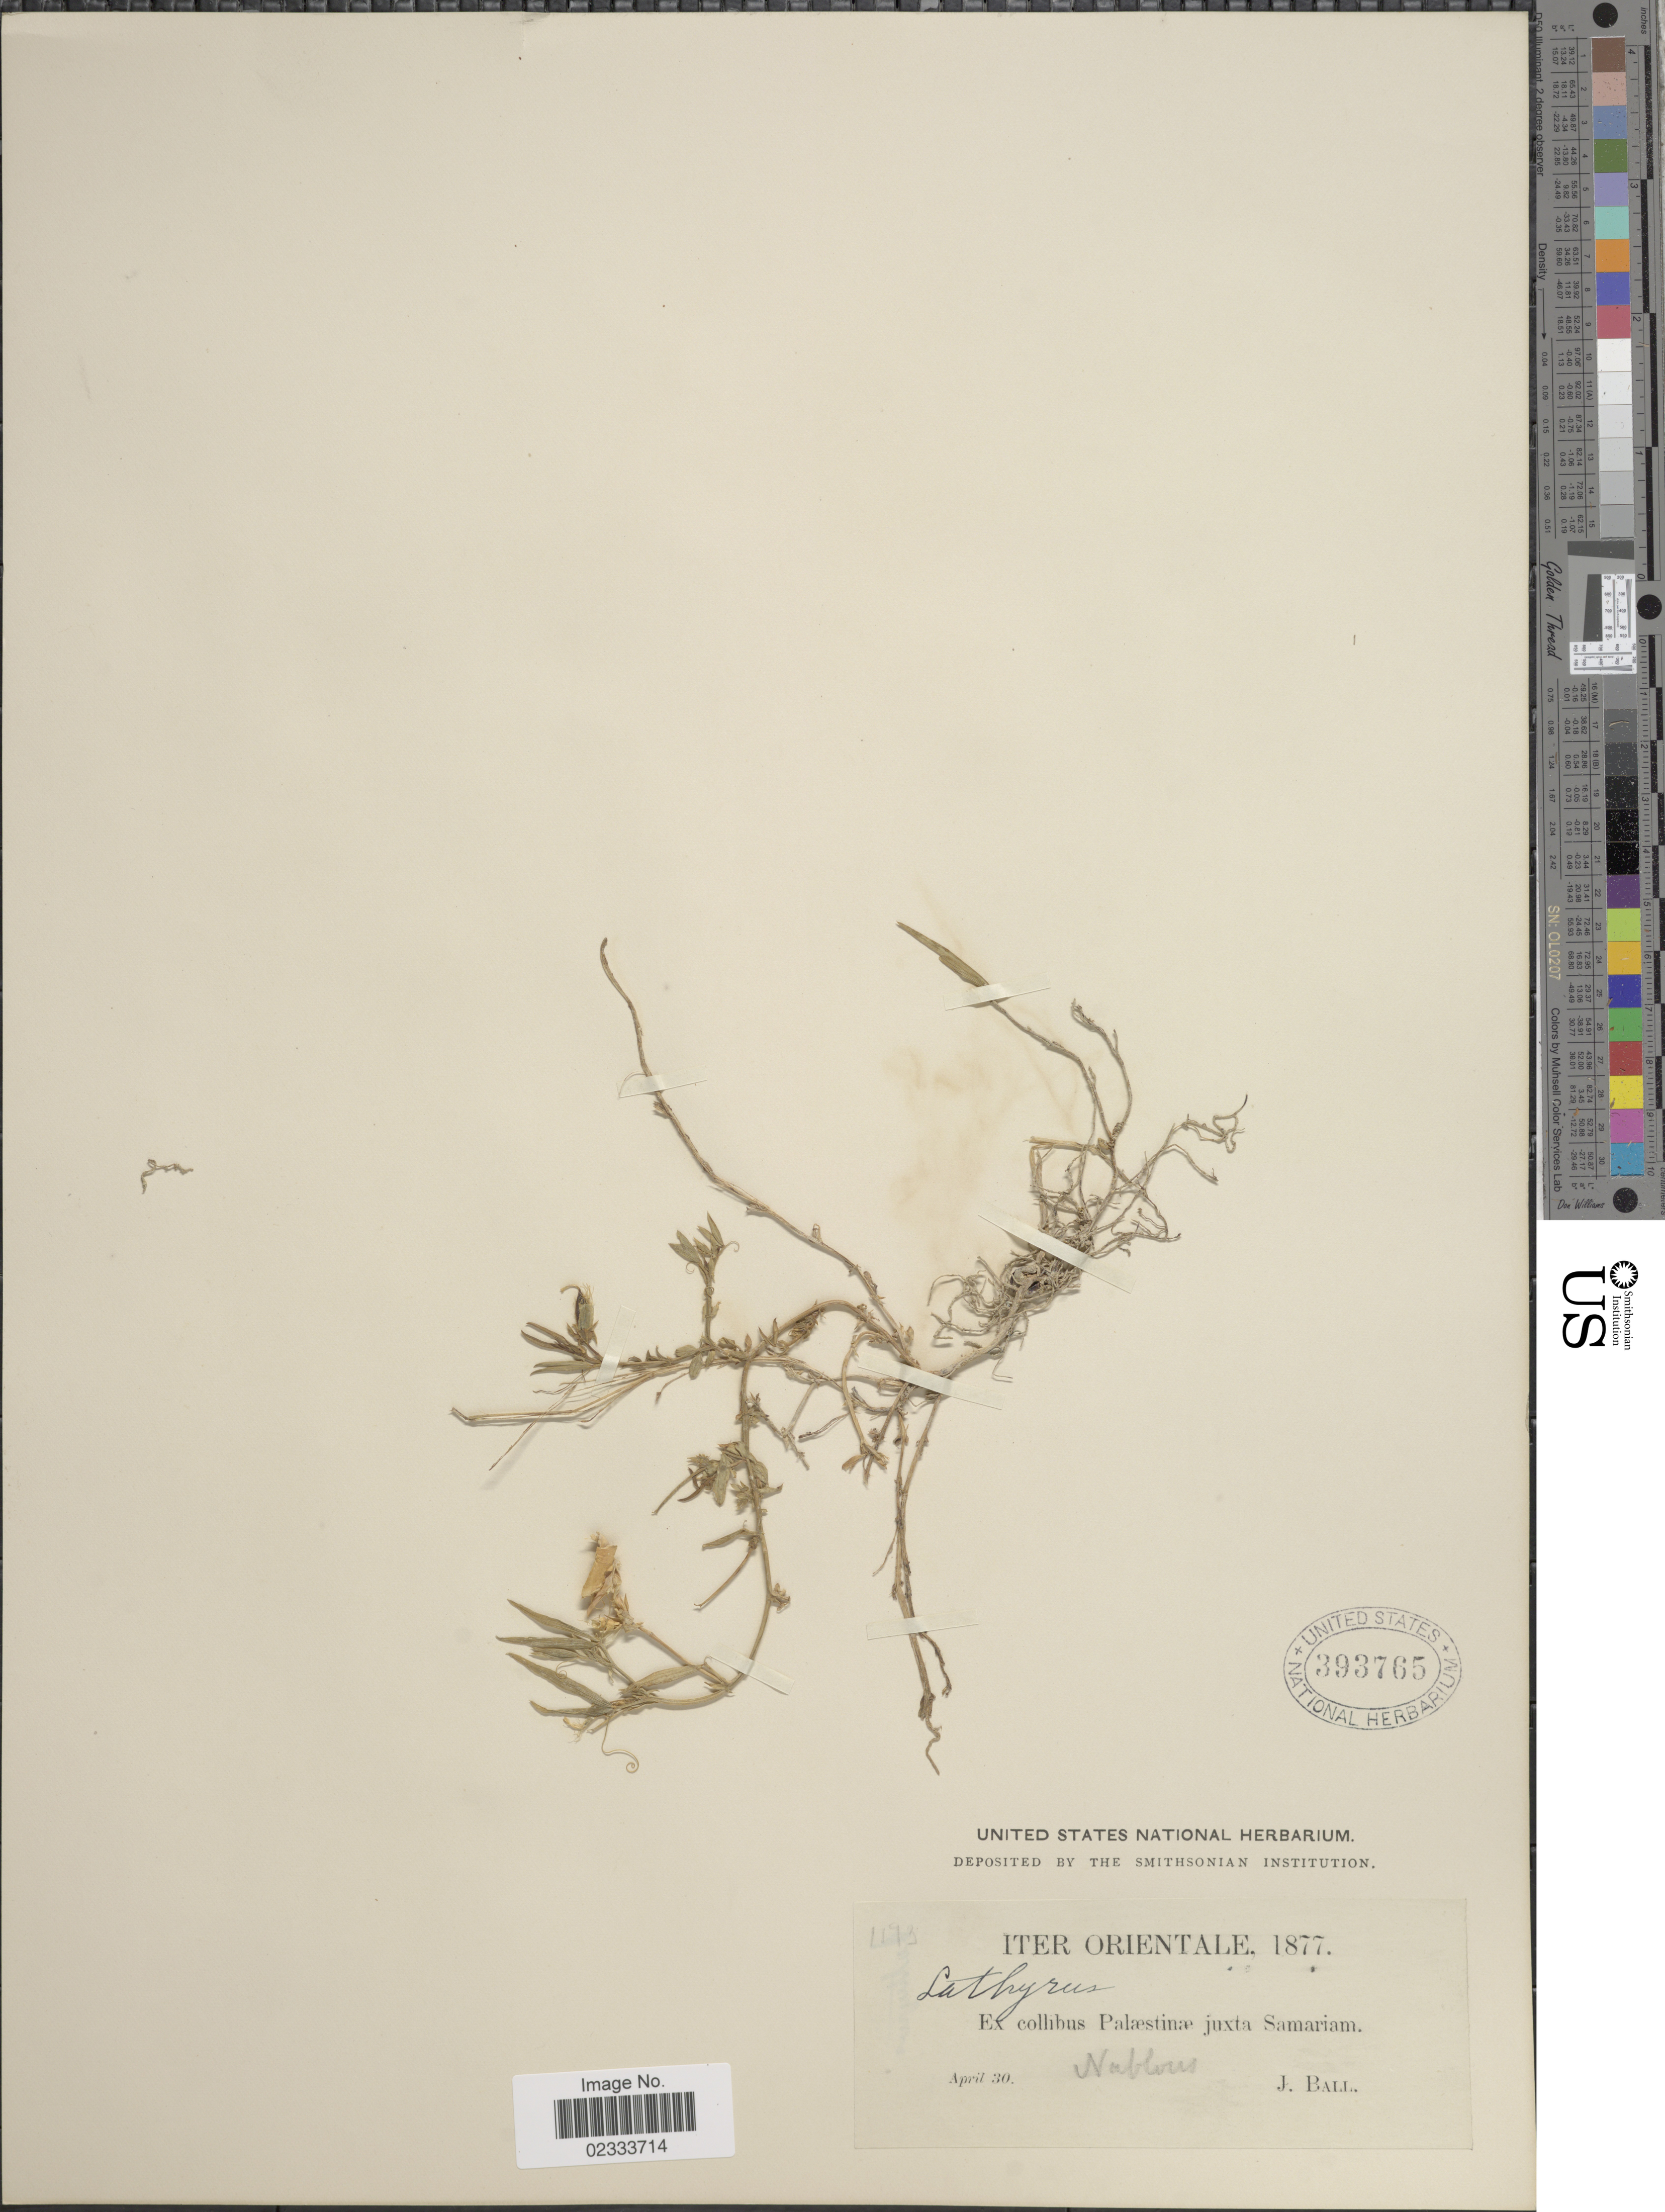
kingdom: Plantae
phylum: Tracheophyta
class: Magnoliopsida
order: Fabales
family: Fabaceae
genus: Lathyrus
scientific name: Lathyrus sp.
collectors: J. Ball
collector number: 1173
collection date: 1877-04-30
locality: Iter Orientale, collibus Paleaestinae juxta Samariam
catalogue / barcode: US 393765